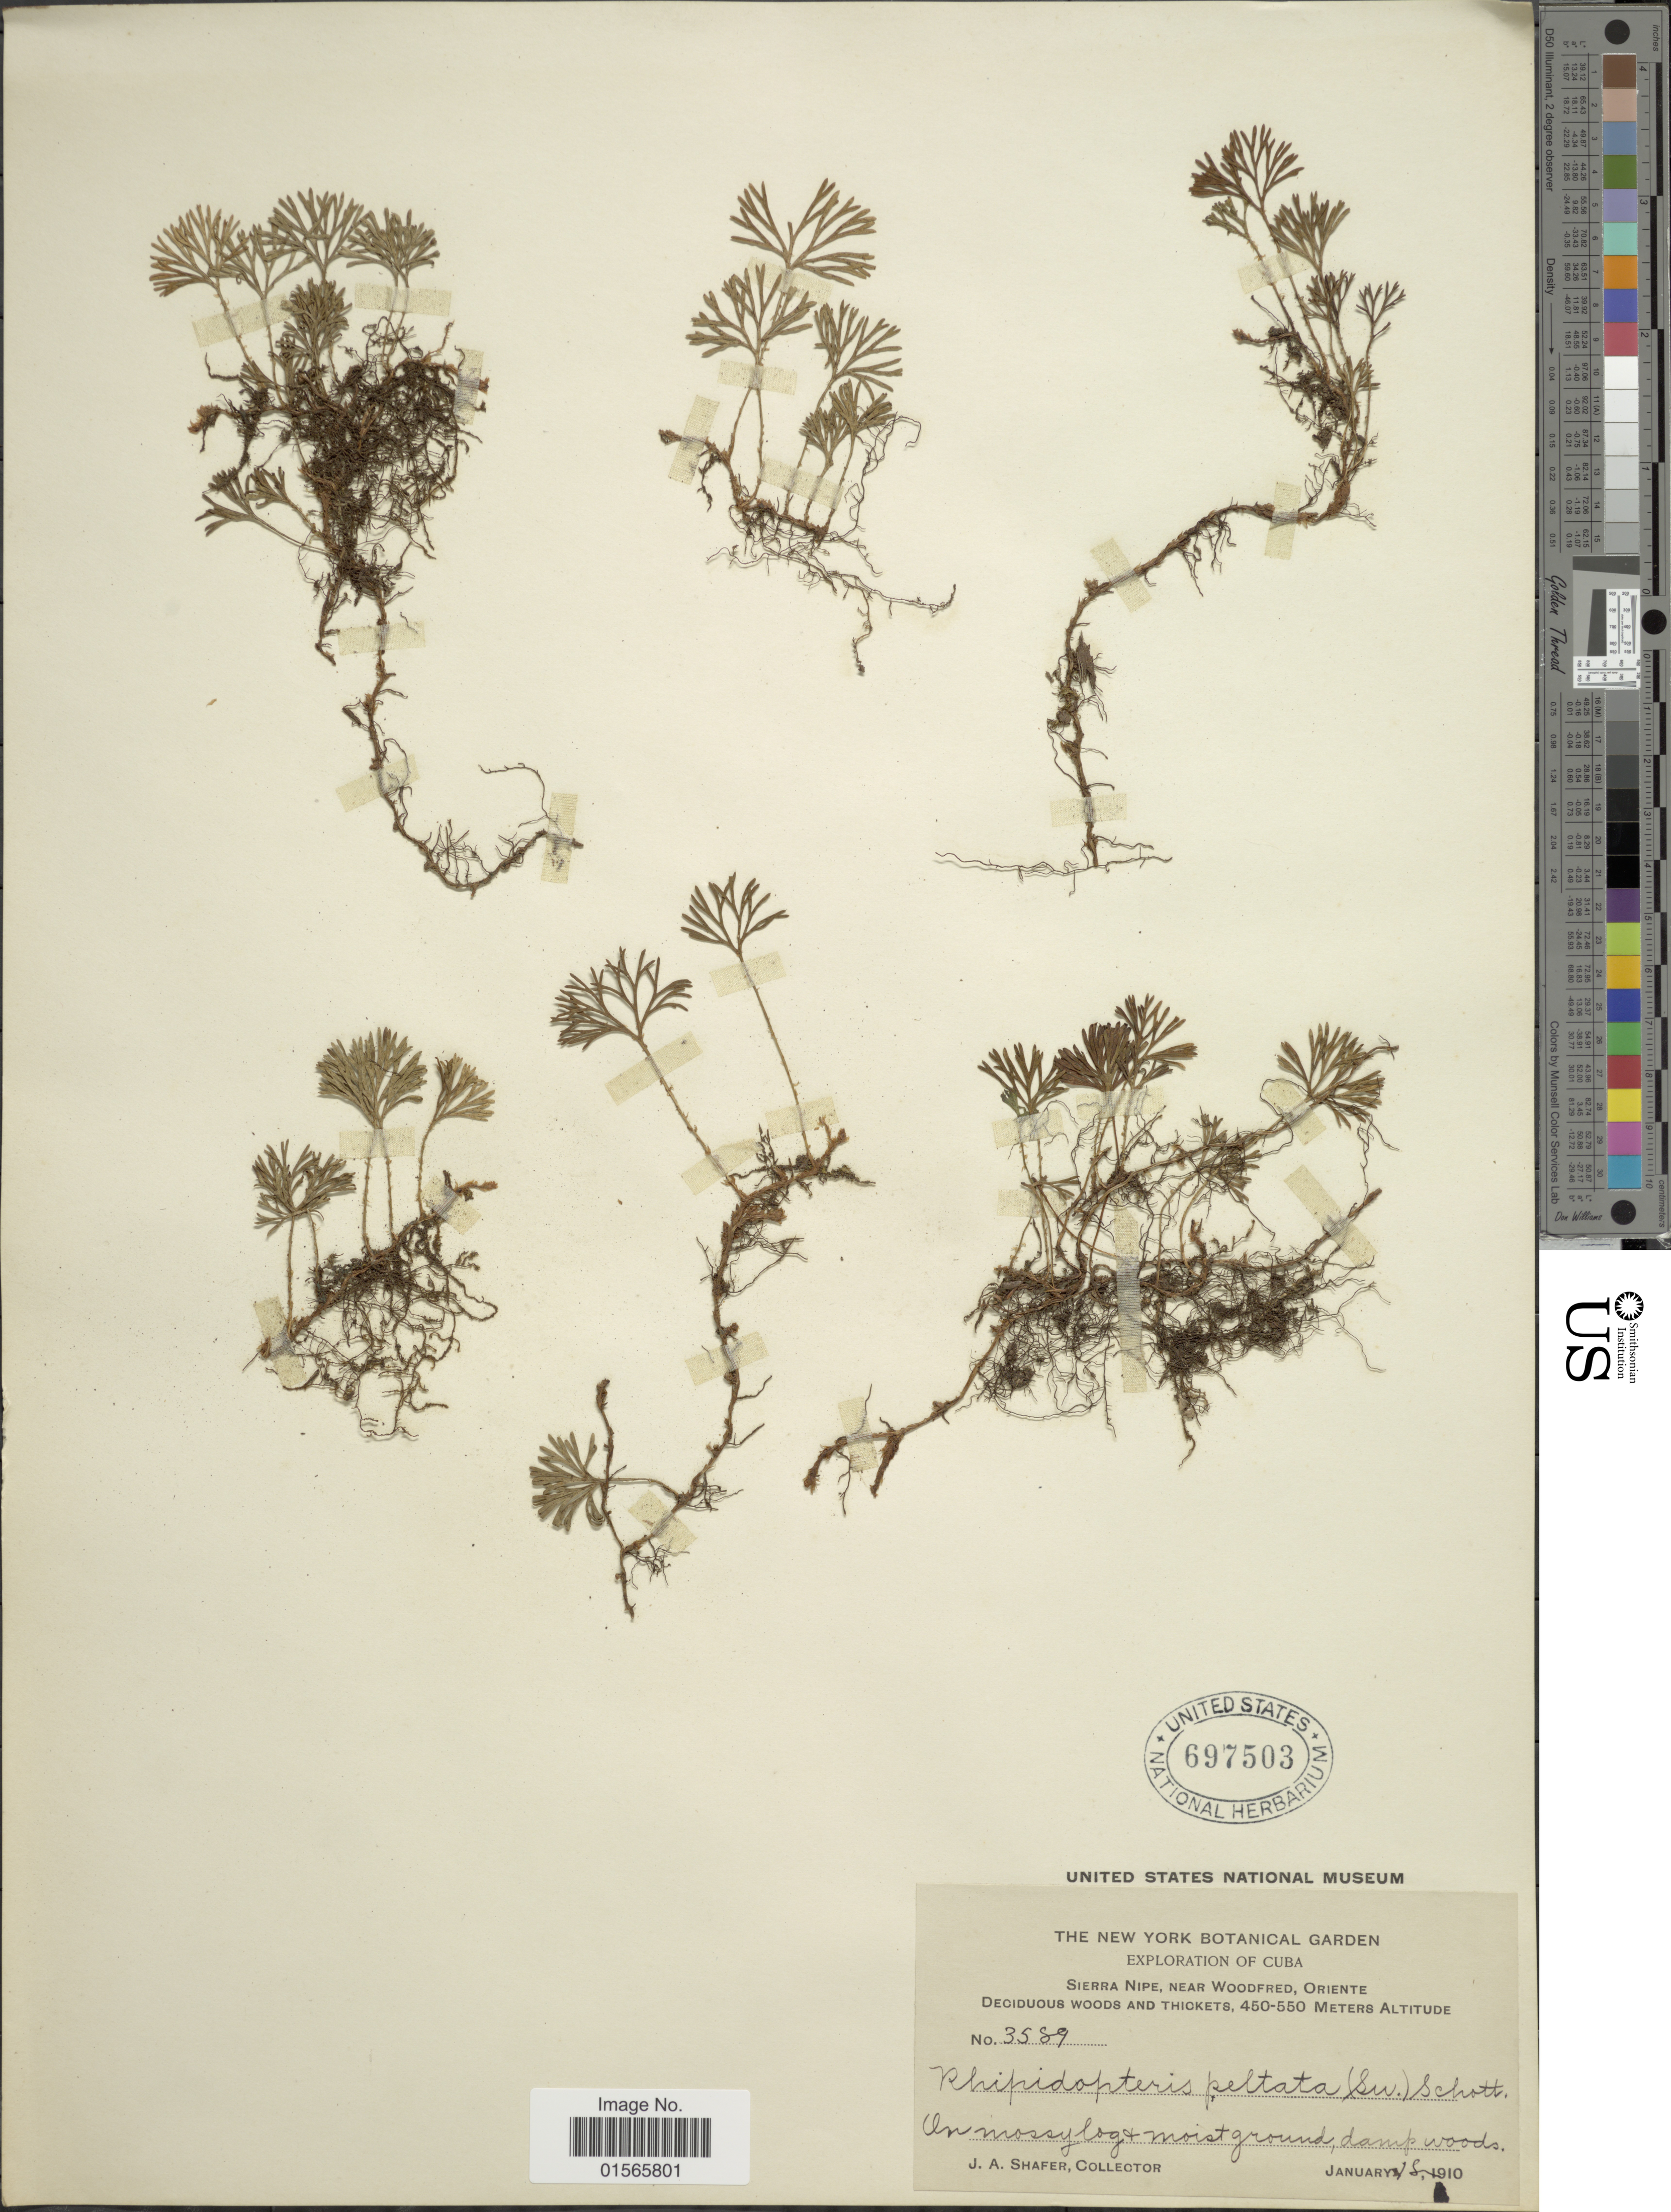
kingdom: Plantae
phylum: Tracheophyta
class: Polypodiopsida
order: Polypodiales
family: Dryopteridaceae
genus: Elaphoglossum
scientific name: Elaphoglossum peltatum f. peltatum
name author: (Sw.) Urb.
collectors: J. A. Shafer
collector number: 3589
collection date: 1910-01-18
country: Cuba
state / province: Oriente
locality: Sierra Nipe, near Woodfred, Deciduous Woods and Thickets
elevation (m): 450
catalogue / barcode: US 697503